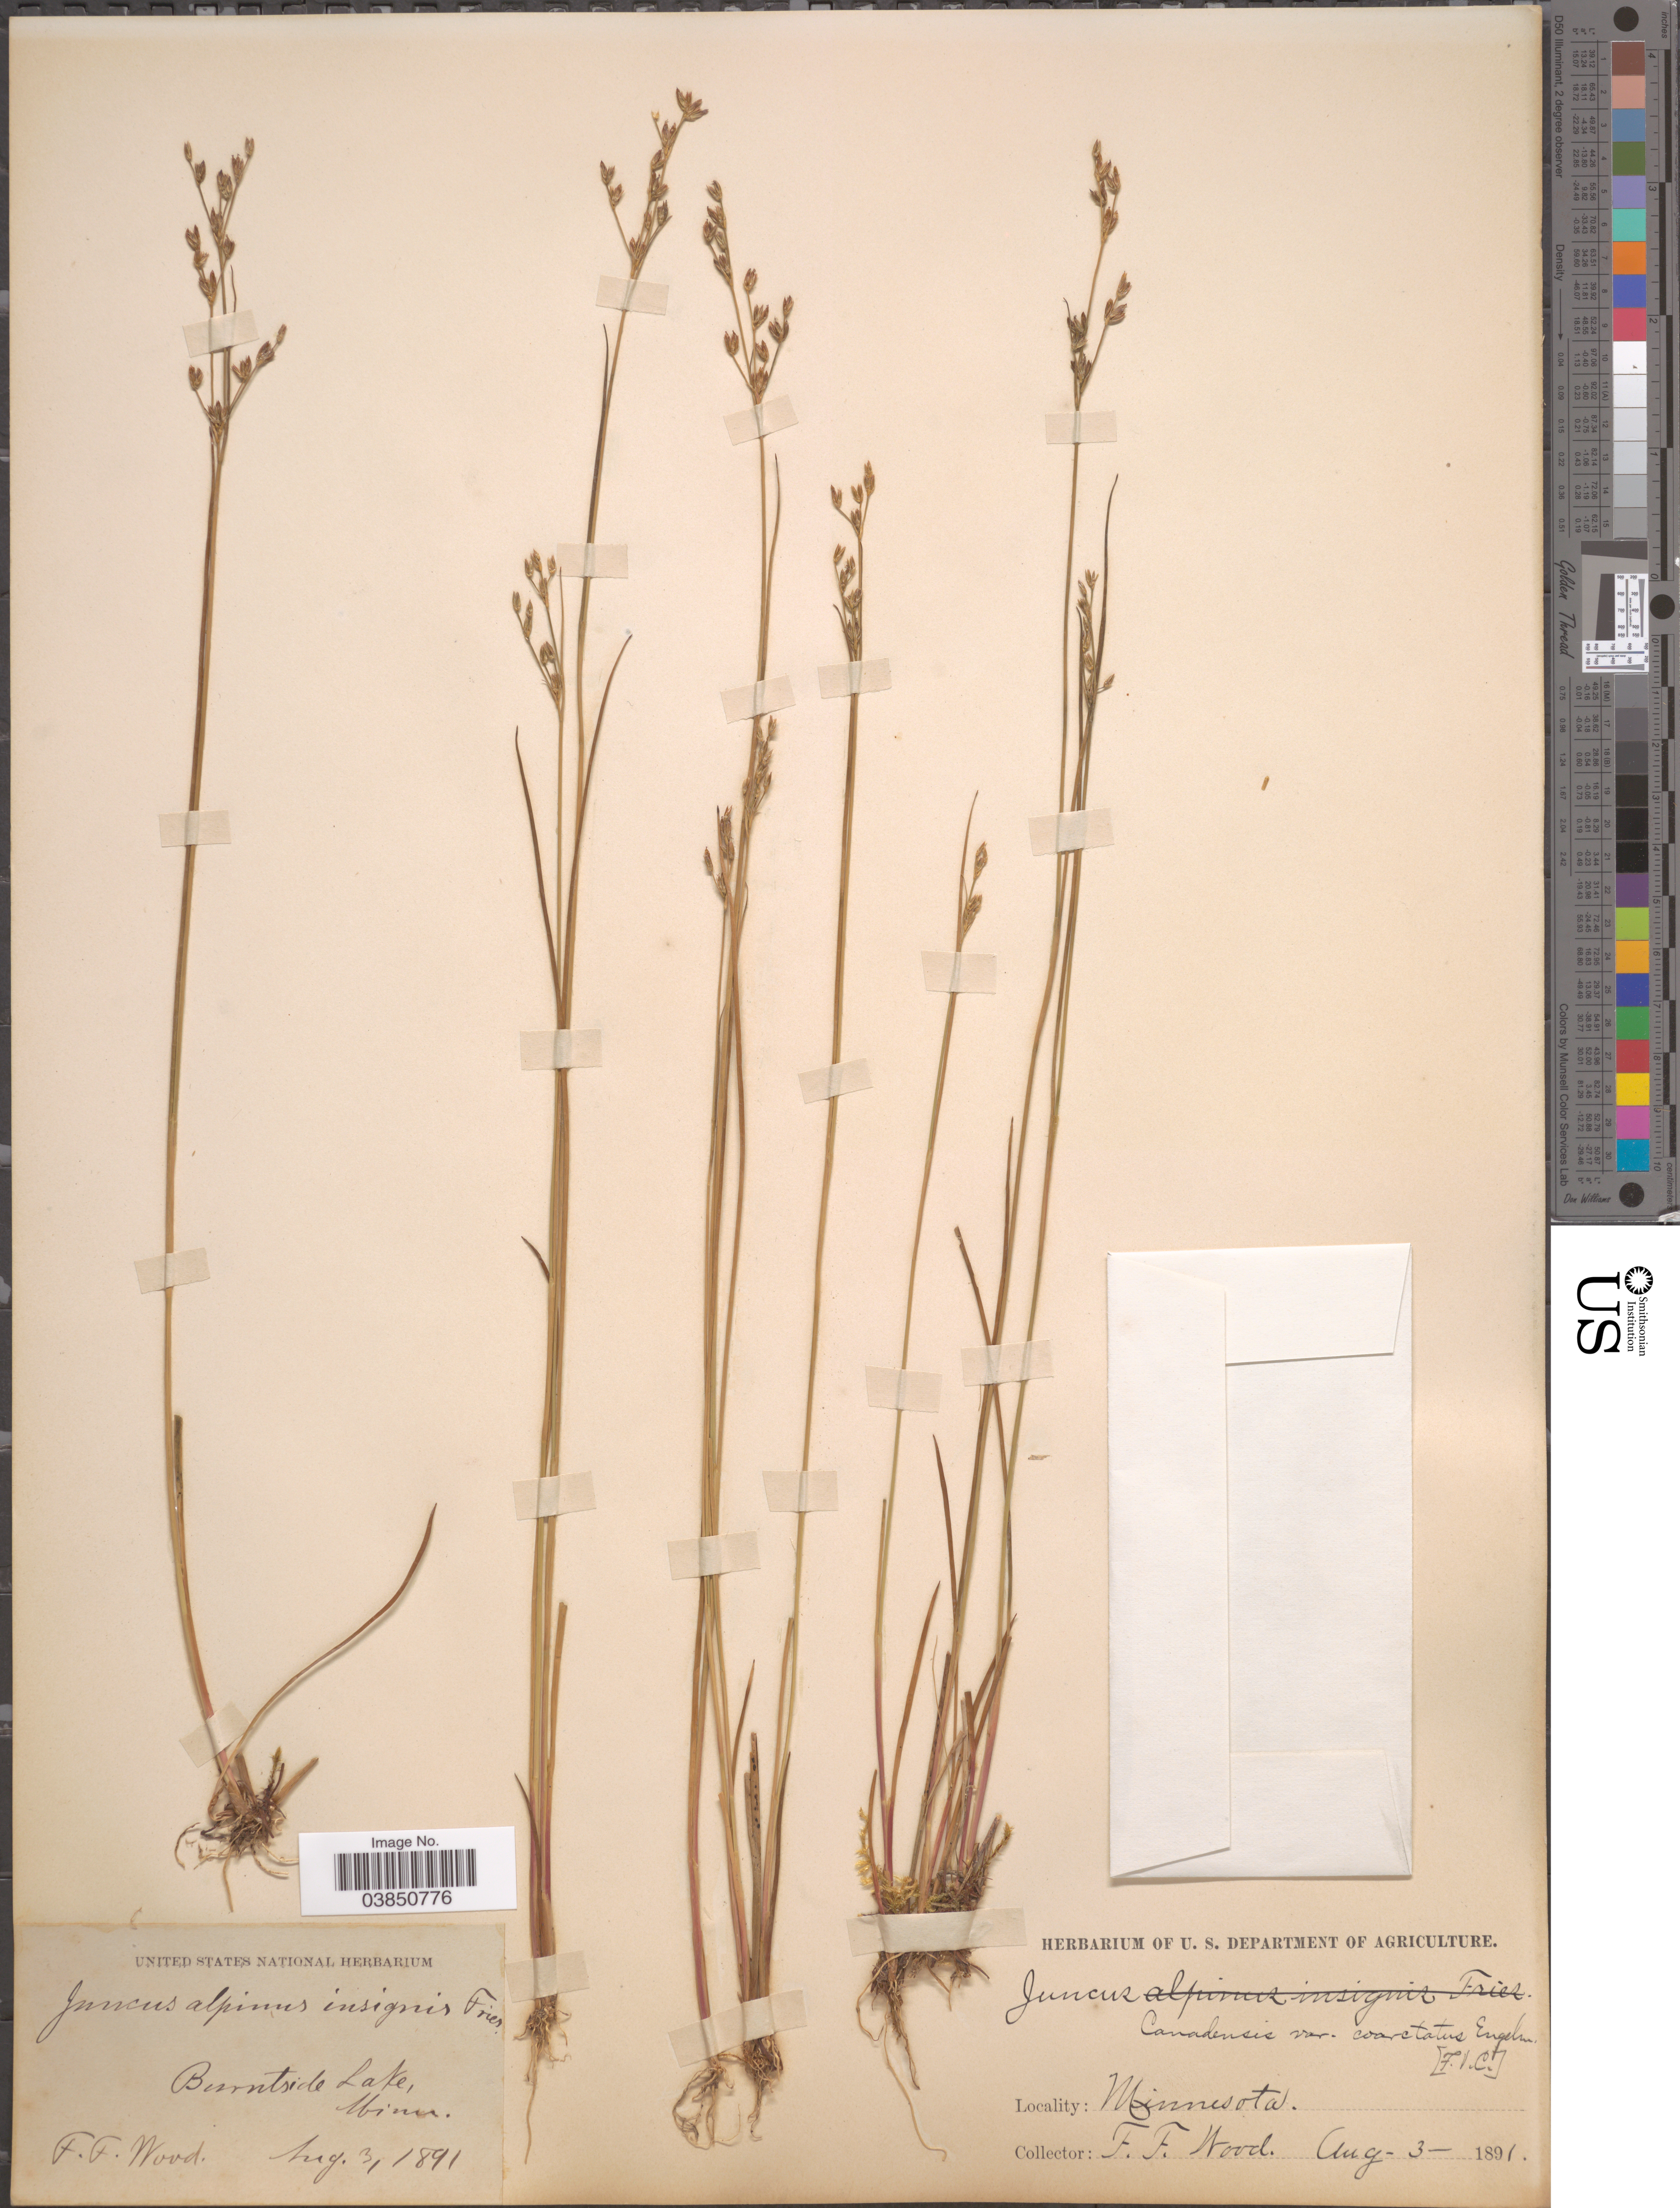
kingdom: Plantae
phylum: Tracheophyta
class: Liliopsida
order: Poales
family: Juncaceae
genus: Juncus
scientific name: Juncus brevicaudatus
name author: (Engelm.) Fernald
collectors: F. Wood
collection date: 1891-08-03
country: United States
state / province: Minnesota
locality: Burntside Lake.